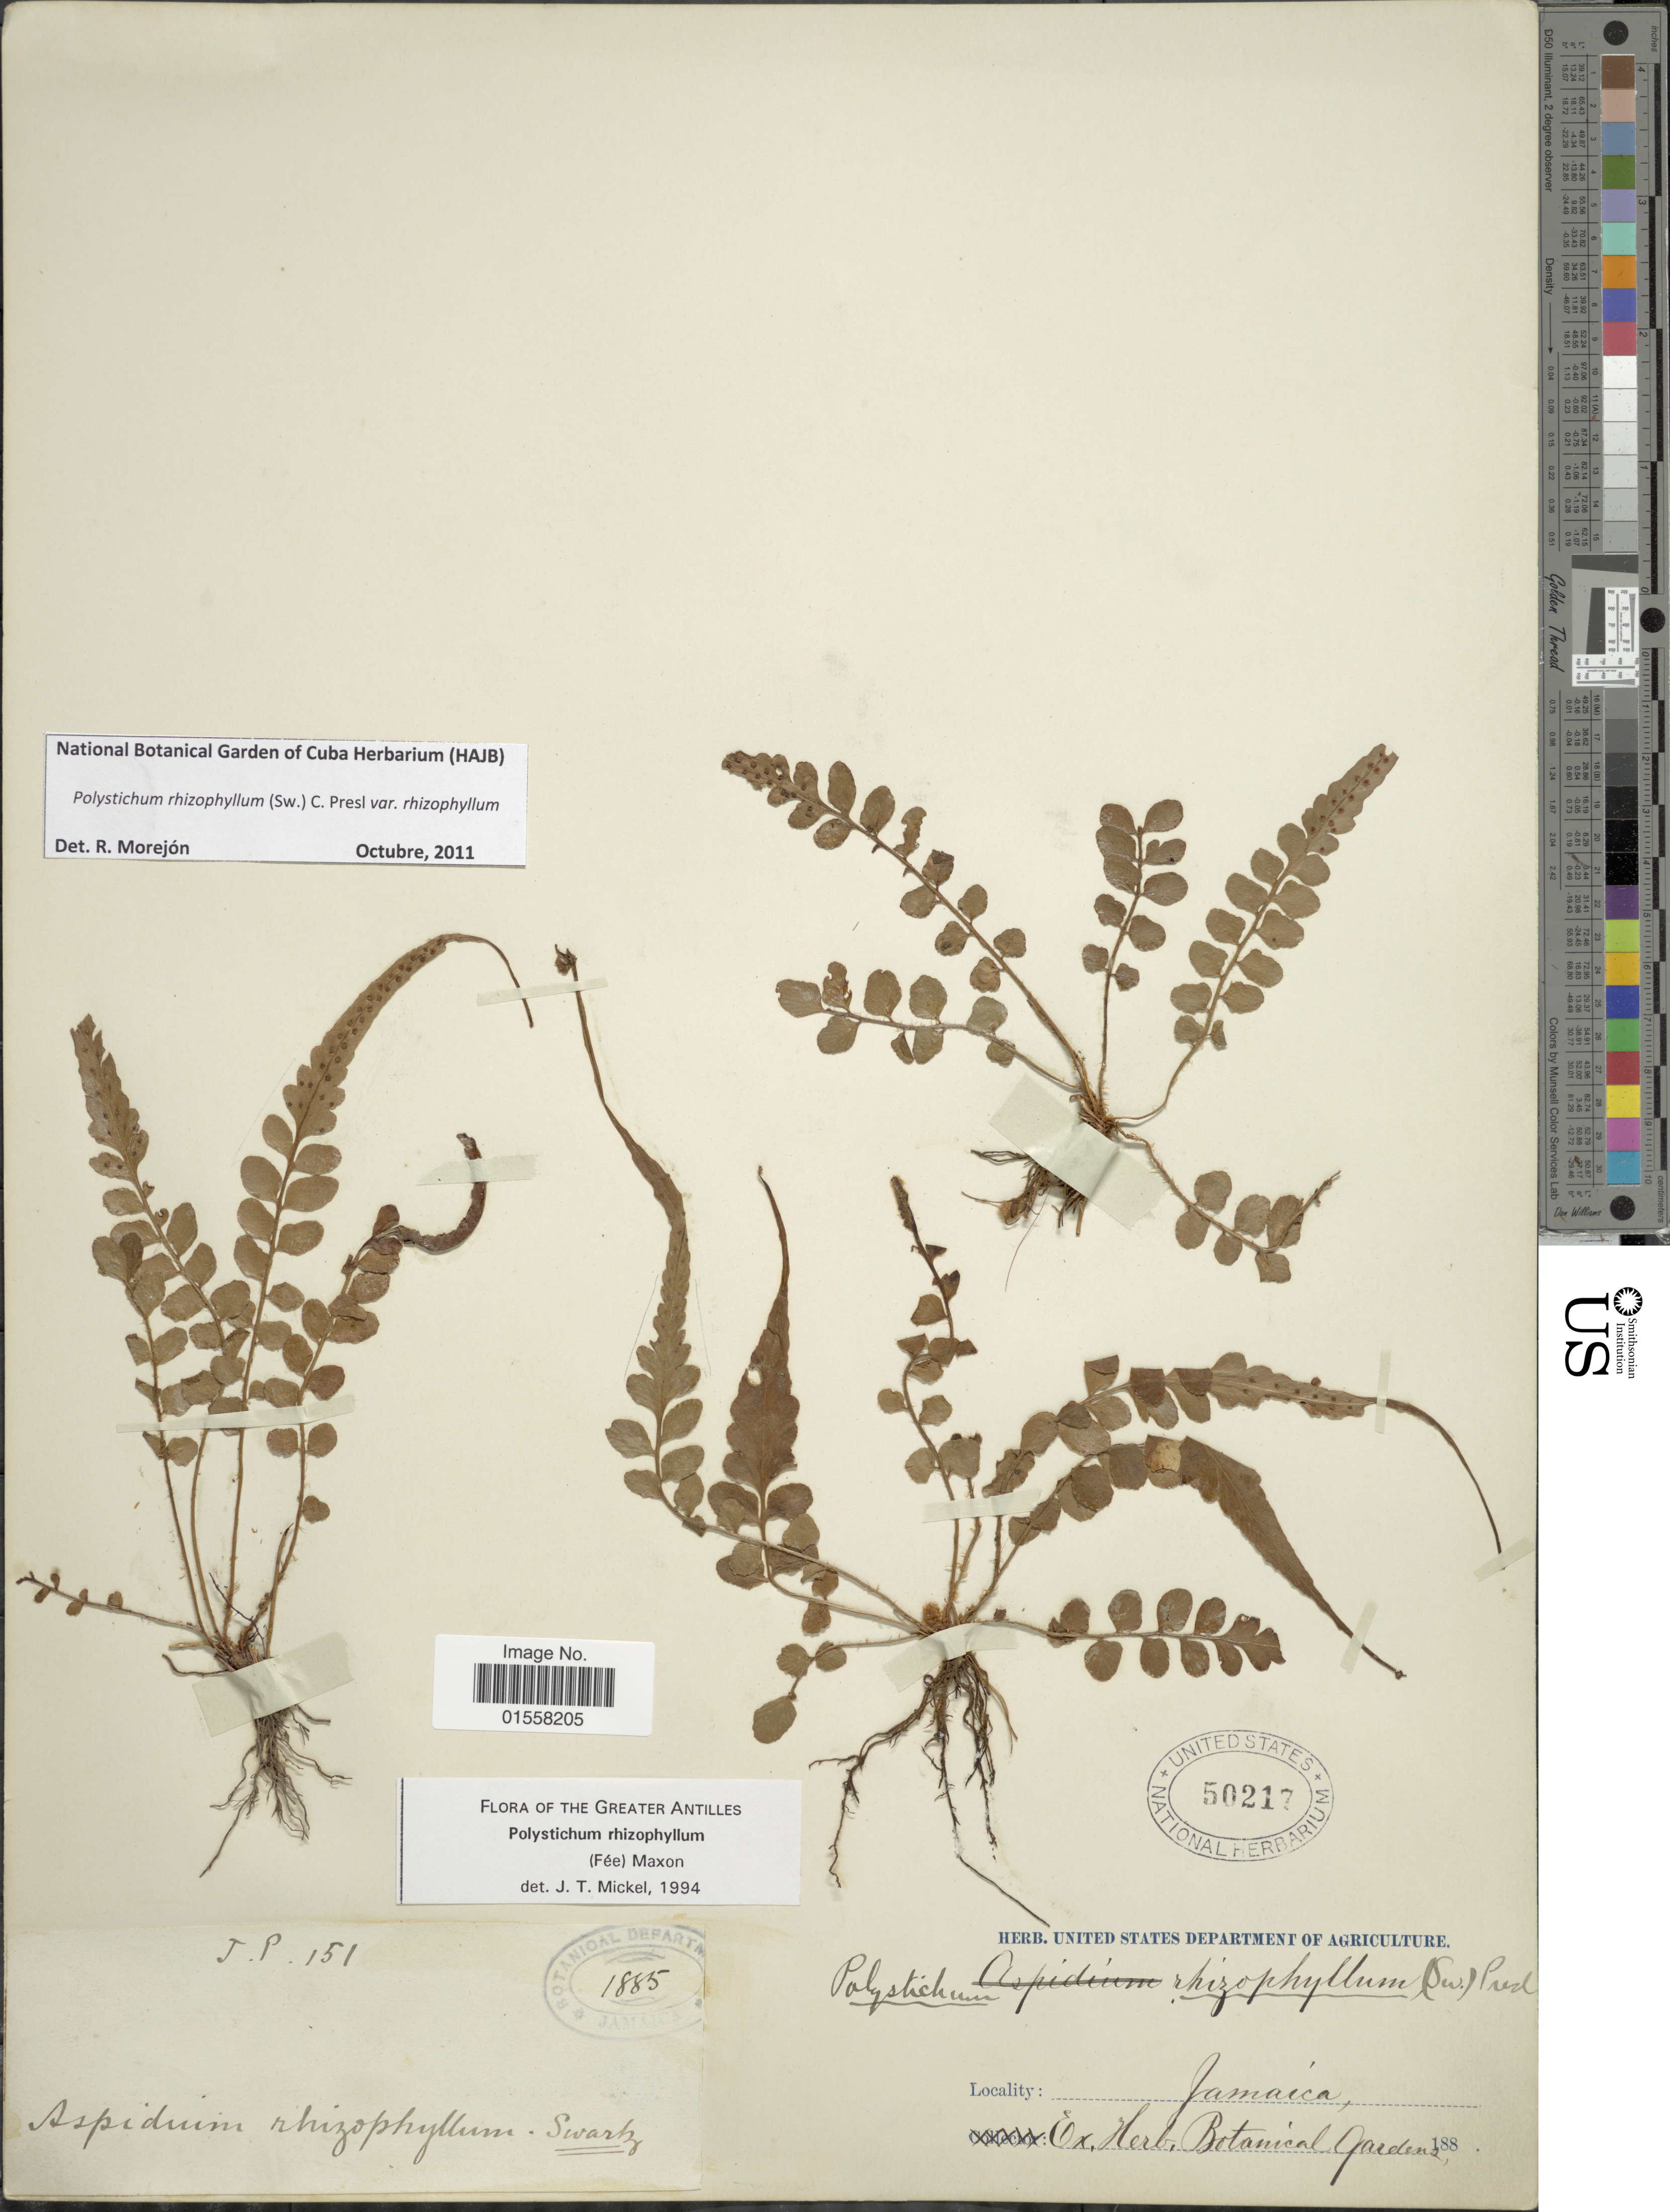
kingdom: Plantae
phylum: Tracheophyta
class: Polypodiopsida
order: Polypodiales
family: Dryopteridaceae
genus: Polystichum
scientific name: Polystichum rhizophyllum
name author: (Sw.) C. Presl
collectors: ex herb. Bot. Gard.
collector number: JP151?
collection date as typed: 188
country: Jamaica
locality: Jamaica.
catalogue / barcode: US 50217